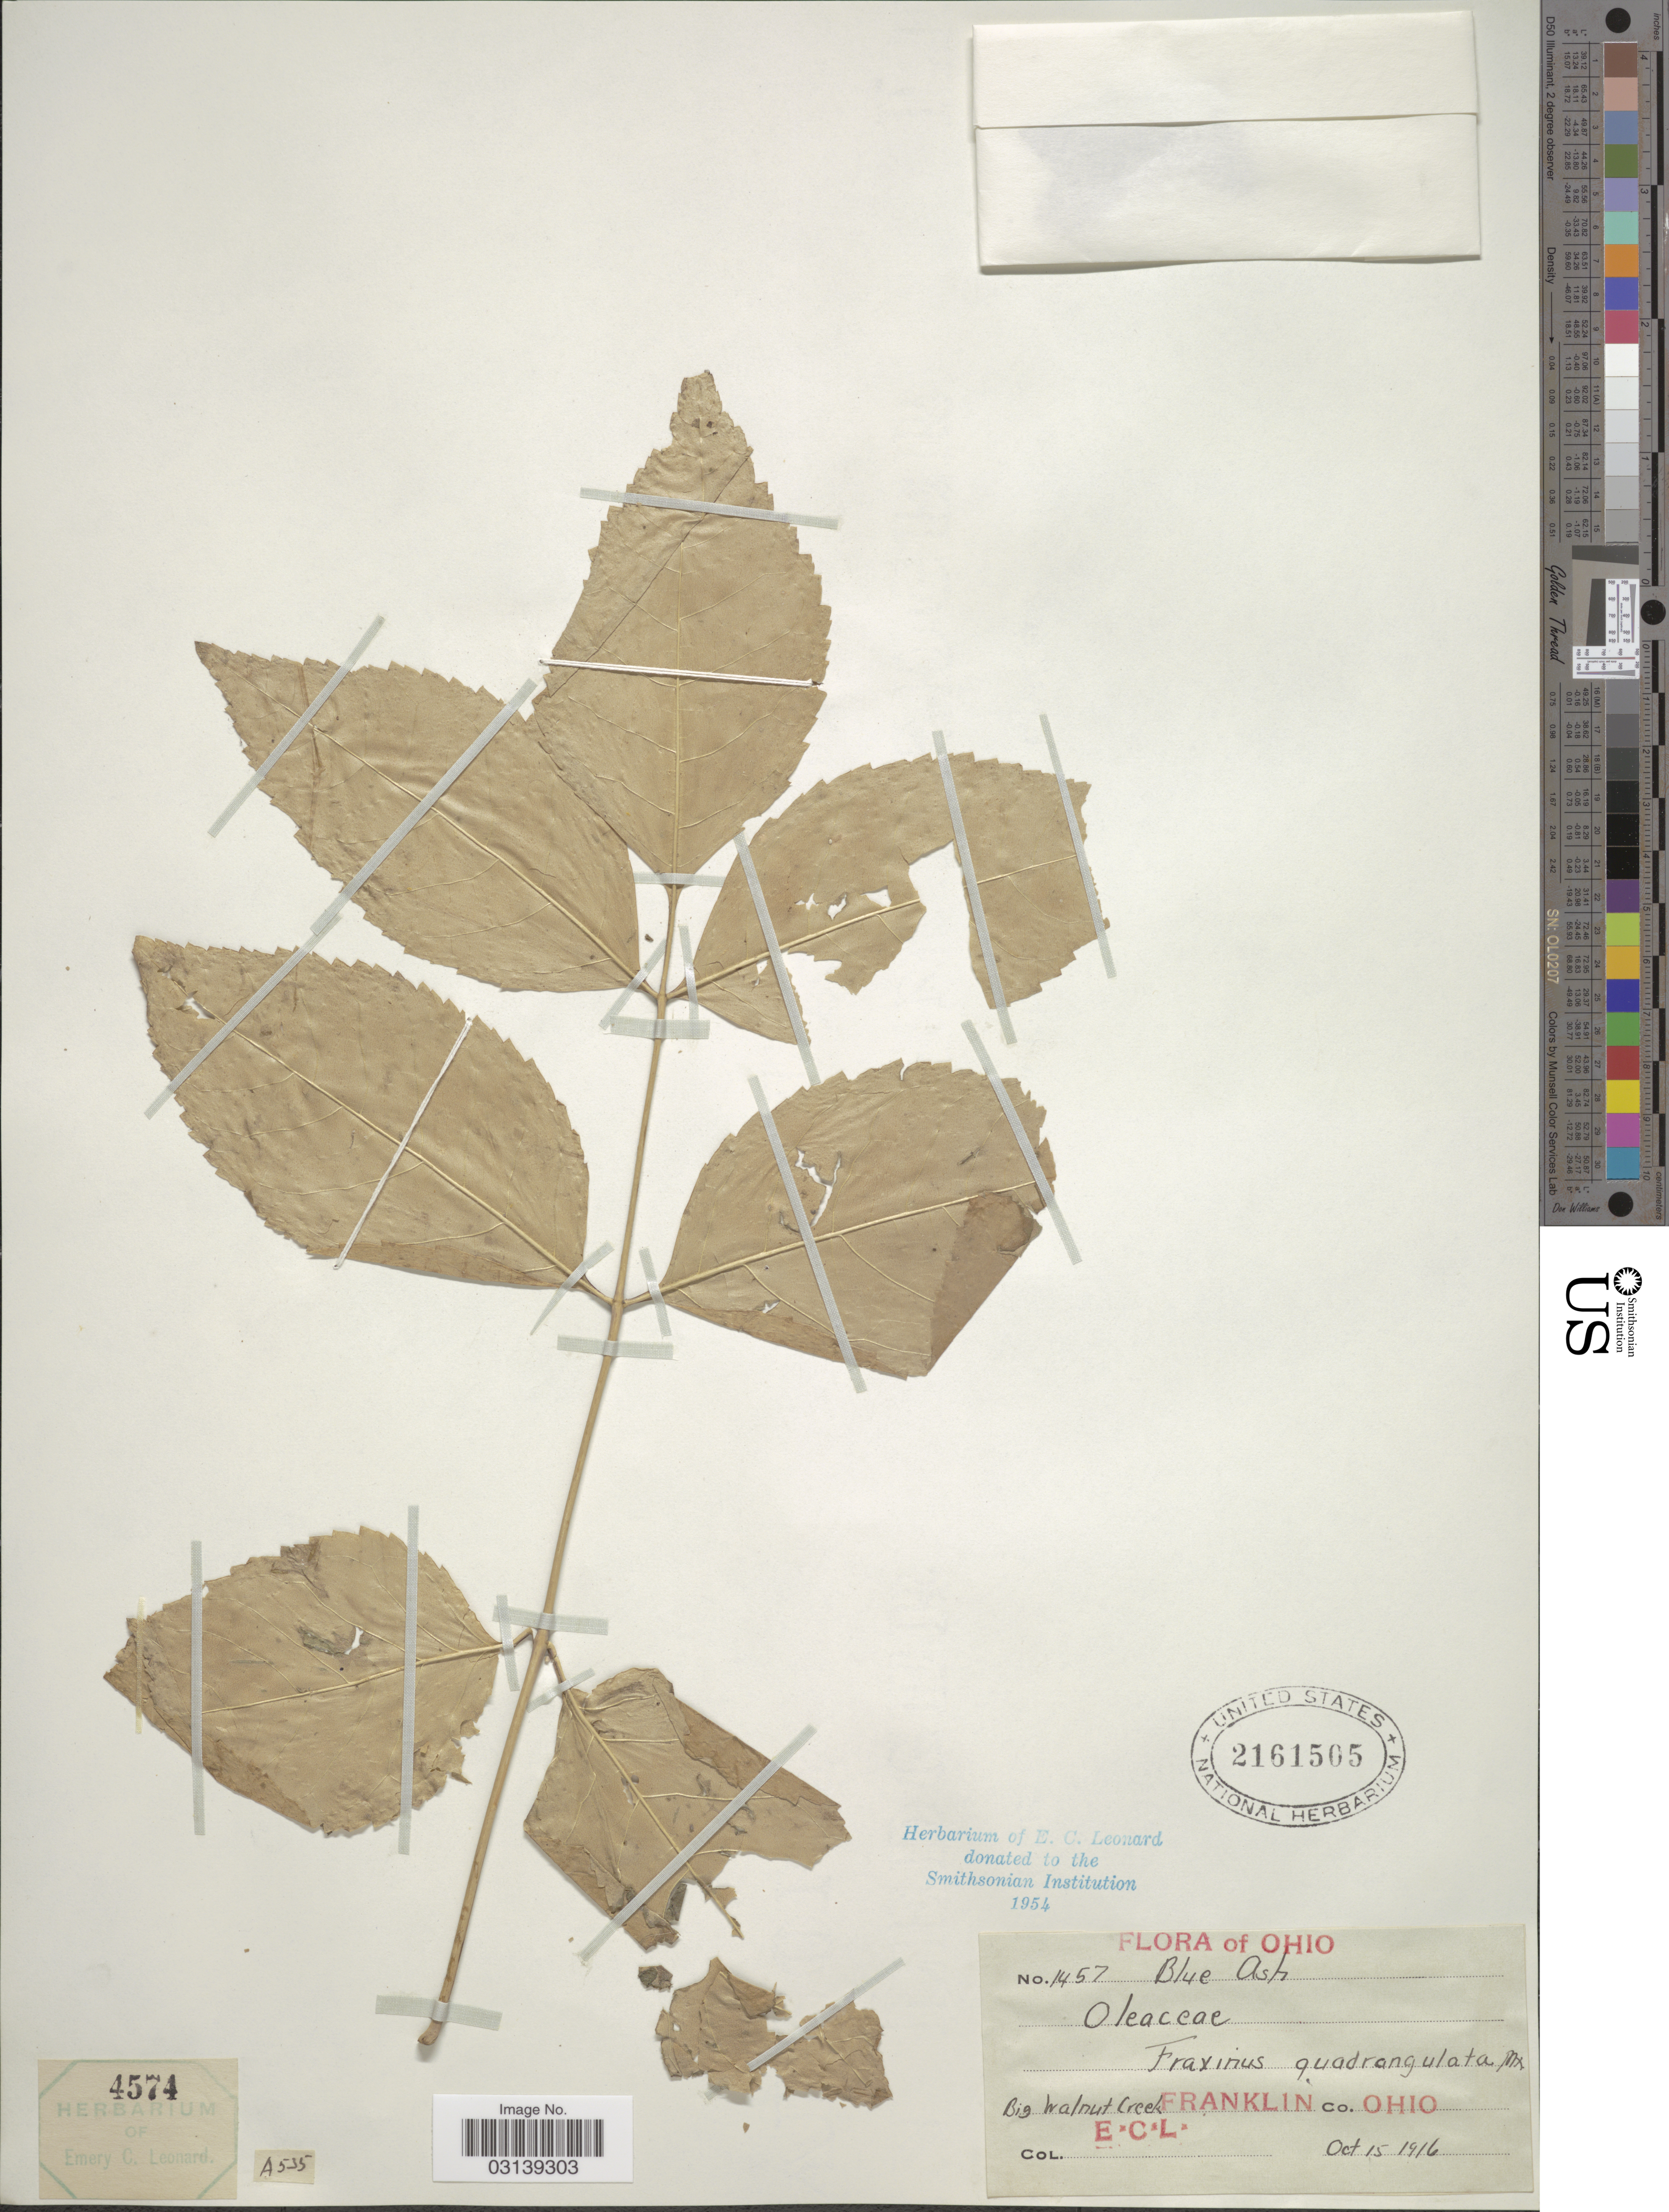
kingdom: Plantae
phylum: Tracheophyta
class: Magnoliopsida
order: Lamiales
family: Oleaceae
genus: Fraxinus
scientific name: Fraxinus quadrangulata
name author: Michx.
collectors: E. C. Leonard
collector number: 1457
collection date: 1916-10-15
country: United States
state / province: Ohio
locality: Big Walnut Creek, Franklin Co.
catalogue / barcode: US 2161505